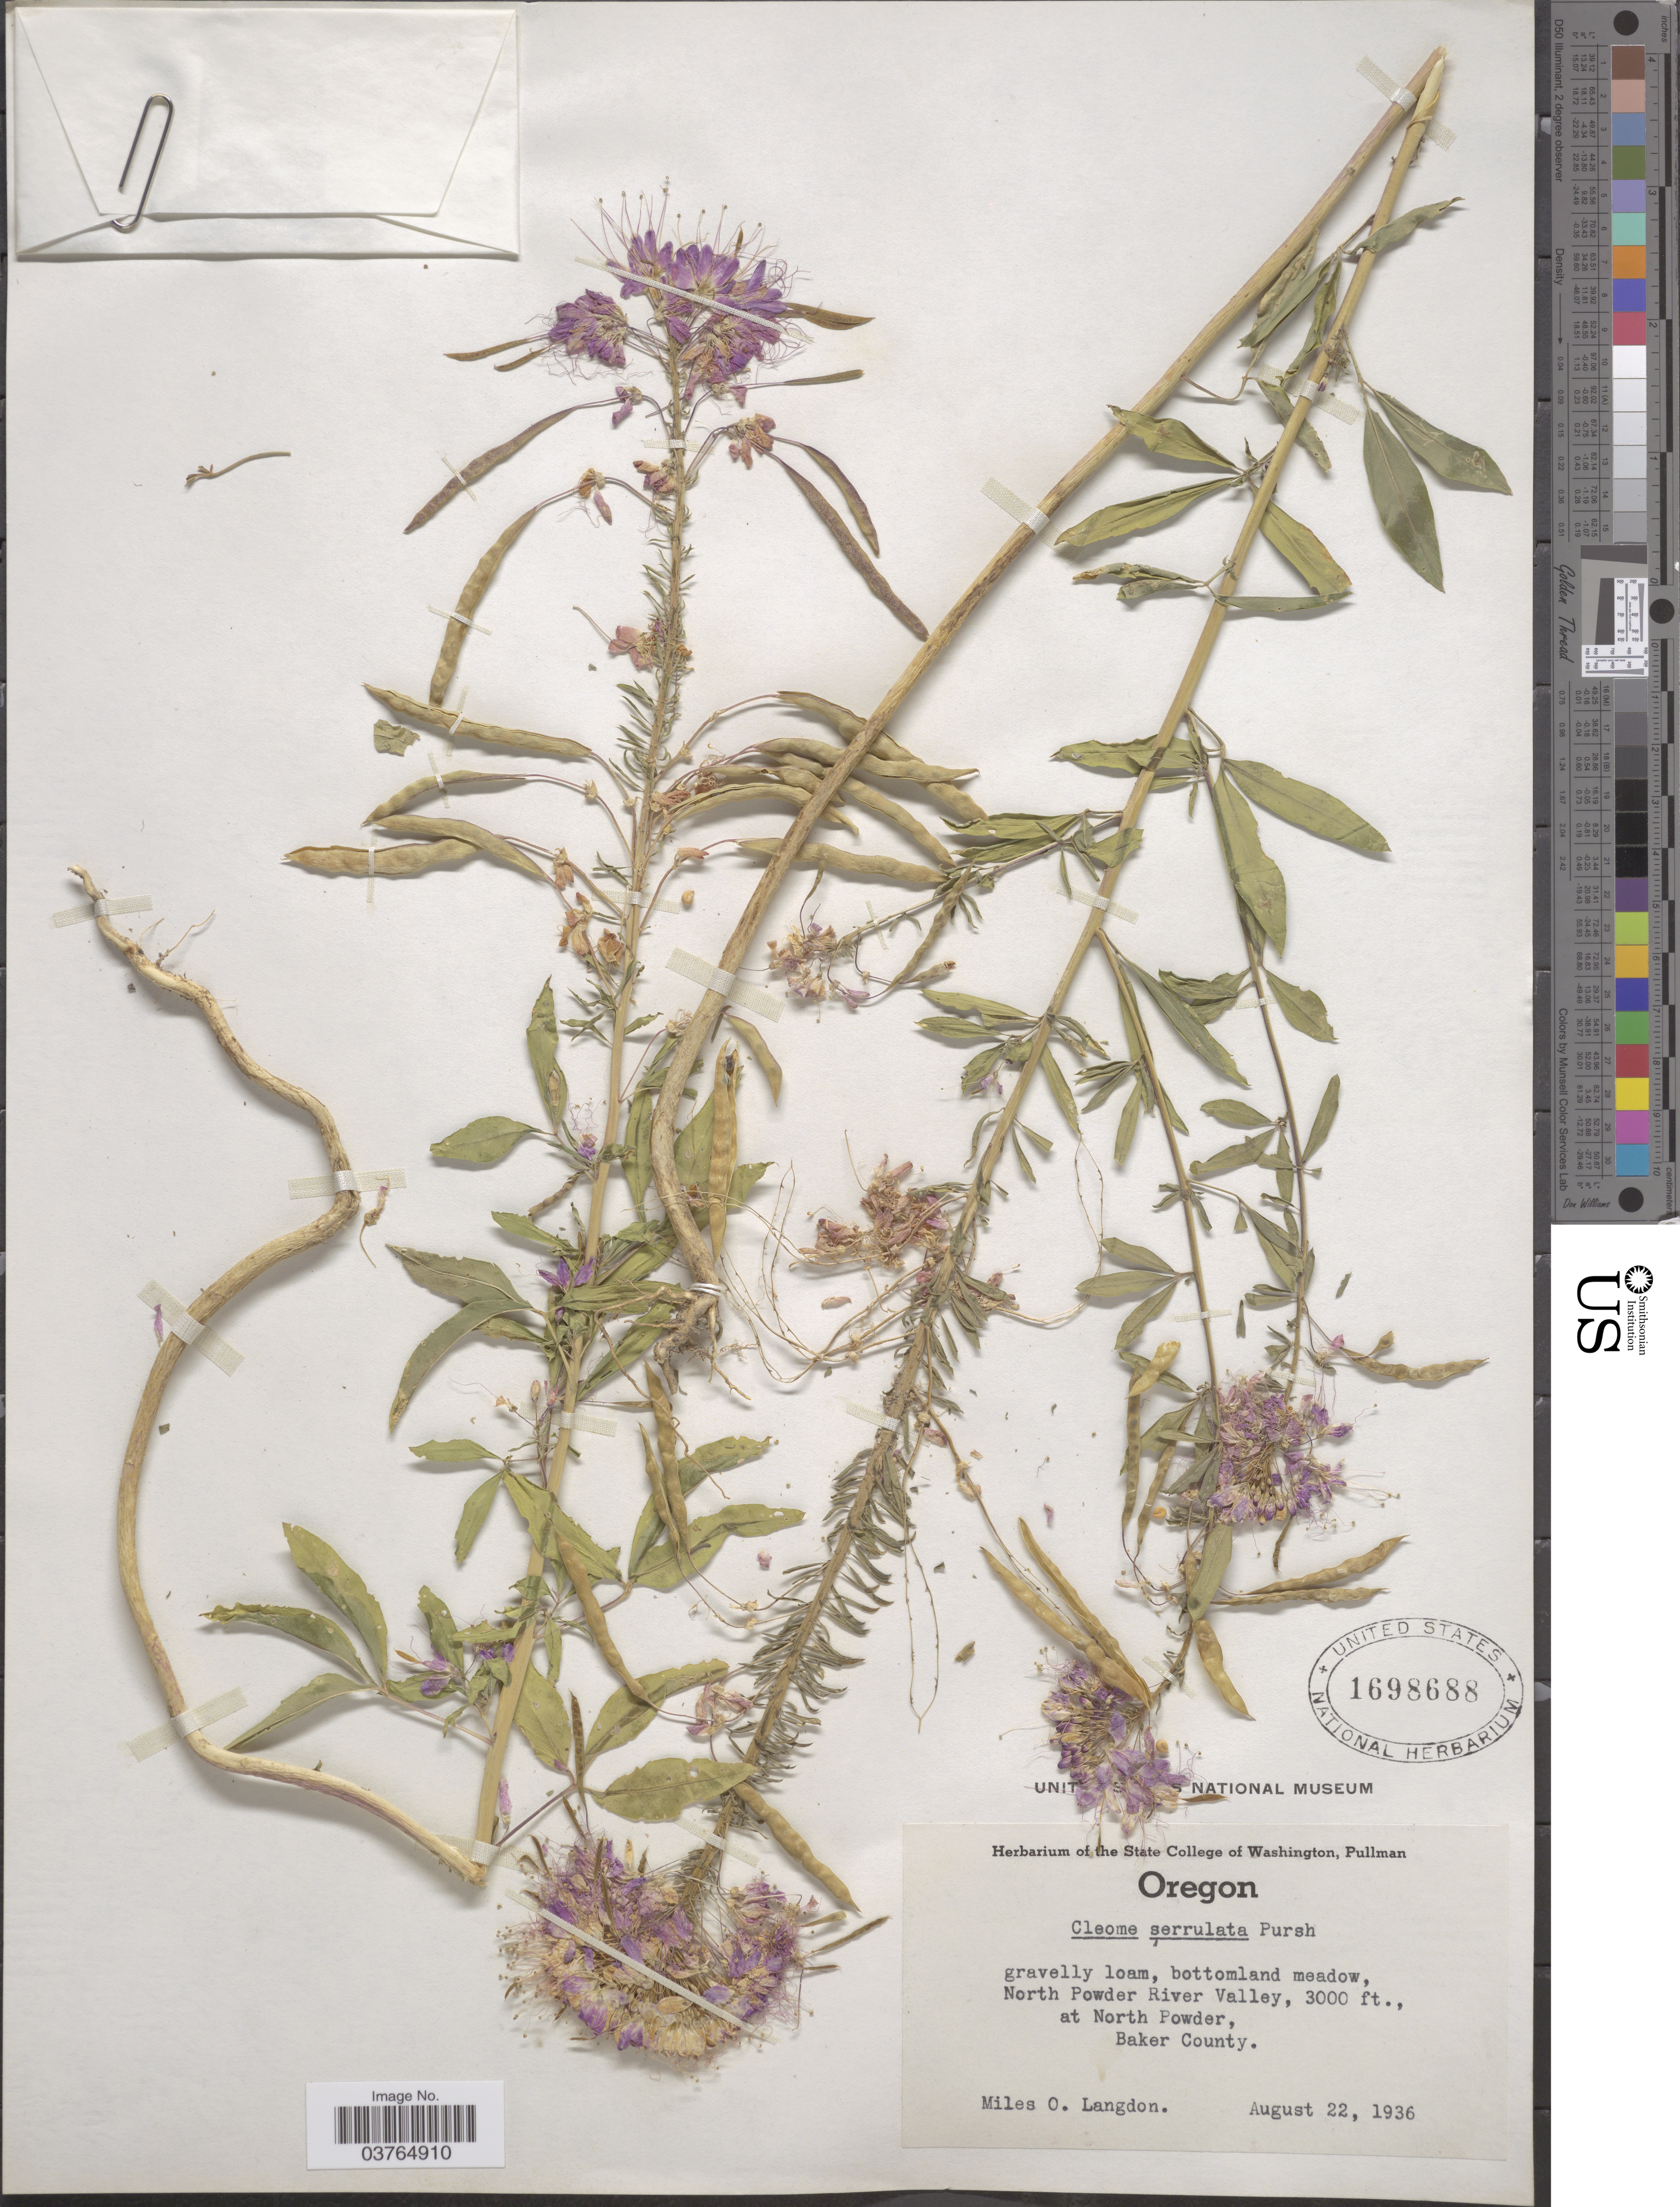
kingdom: Plantae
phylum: Tracheophyta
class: Magnoliopsida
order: Brassicales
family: Cleomaceae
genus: Cleomella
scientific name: Cleomella serrulata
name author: (Pursh) Roalson & J.C. Hall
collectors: M. Langdon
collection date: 1936-08-22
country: United States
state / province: Oregon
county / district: Baker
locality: North Powder River Valley, at North Powder, Baker County.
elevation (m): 914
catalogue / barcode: US 1698688